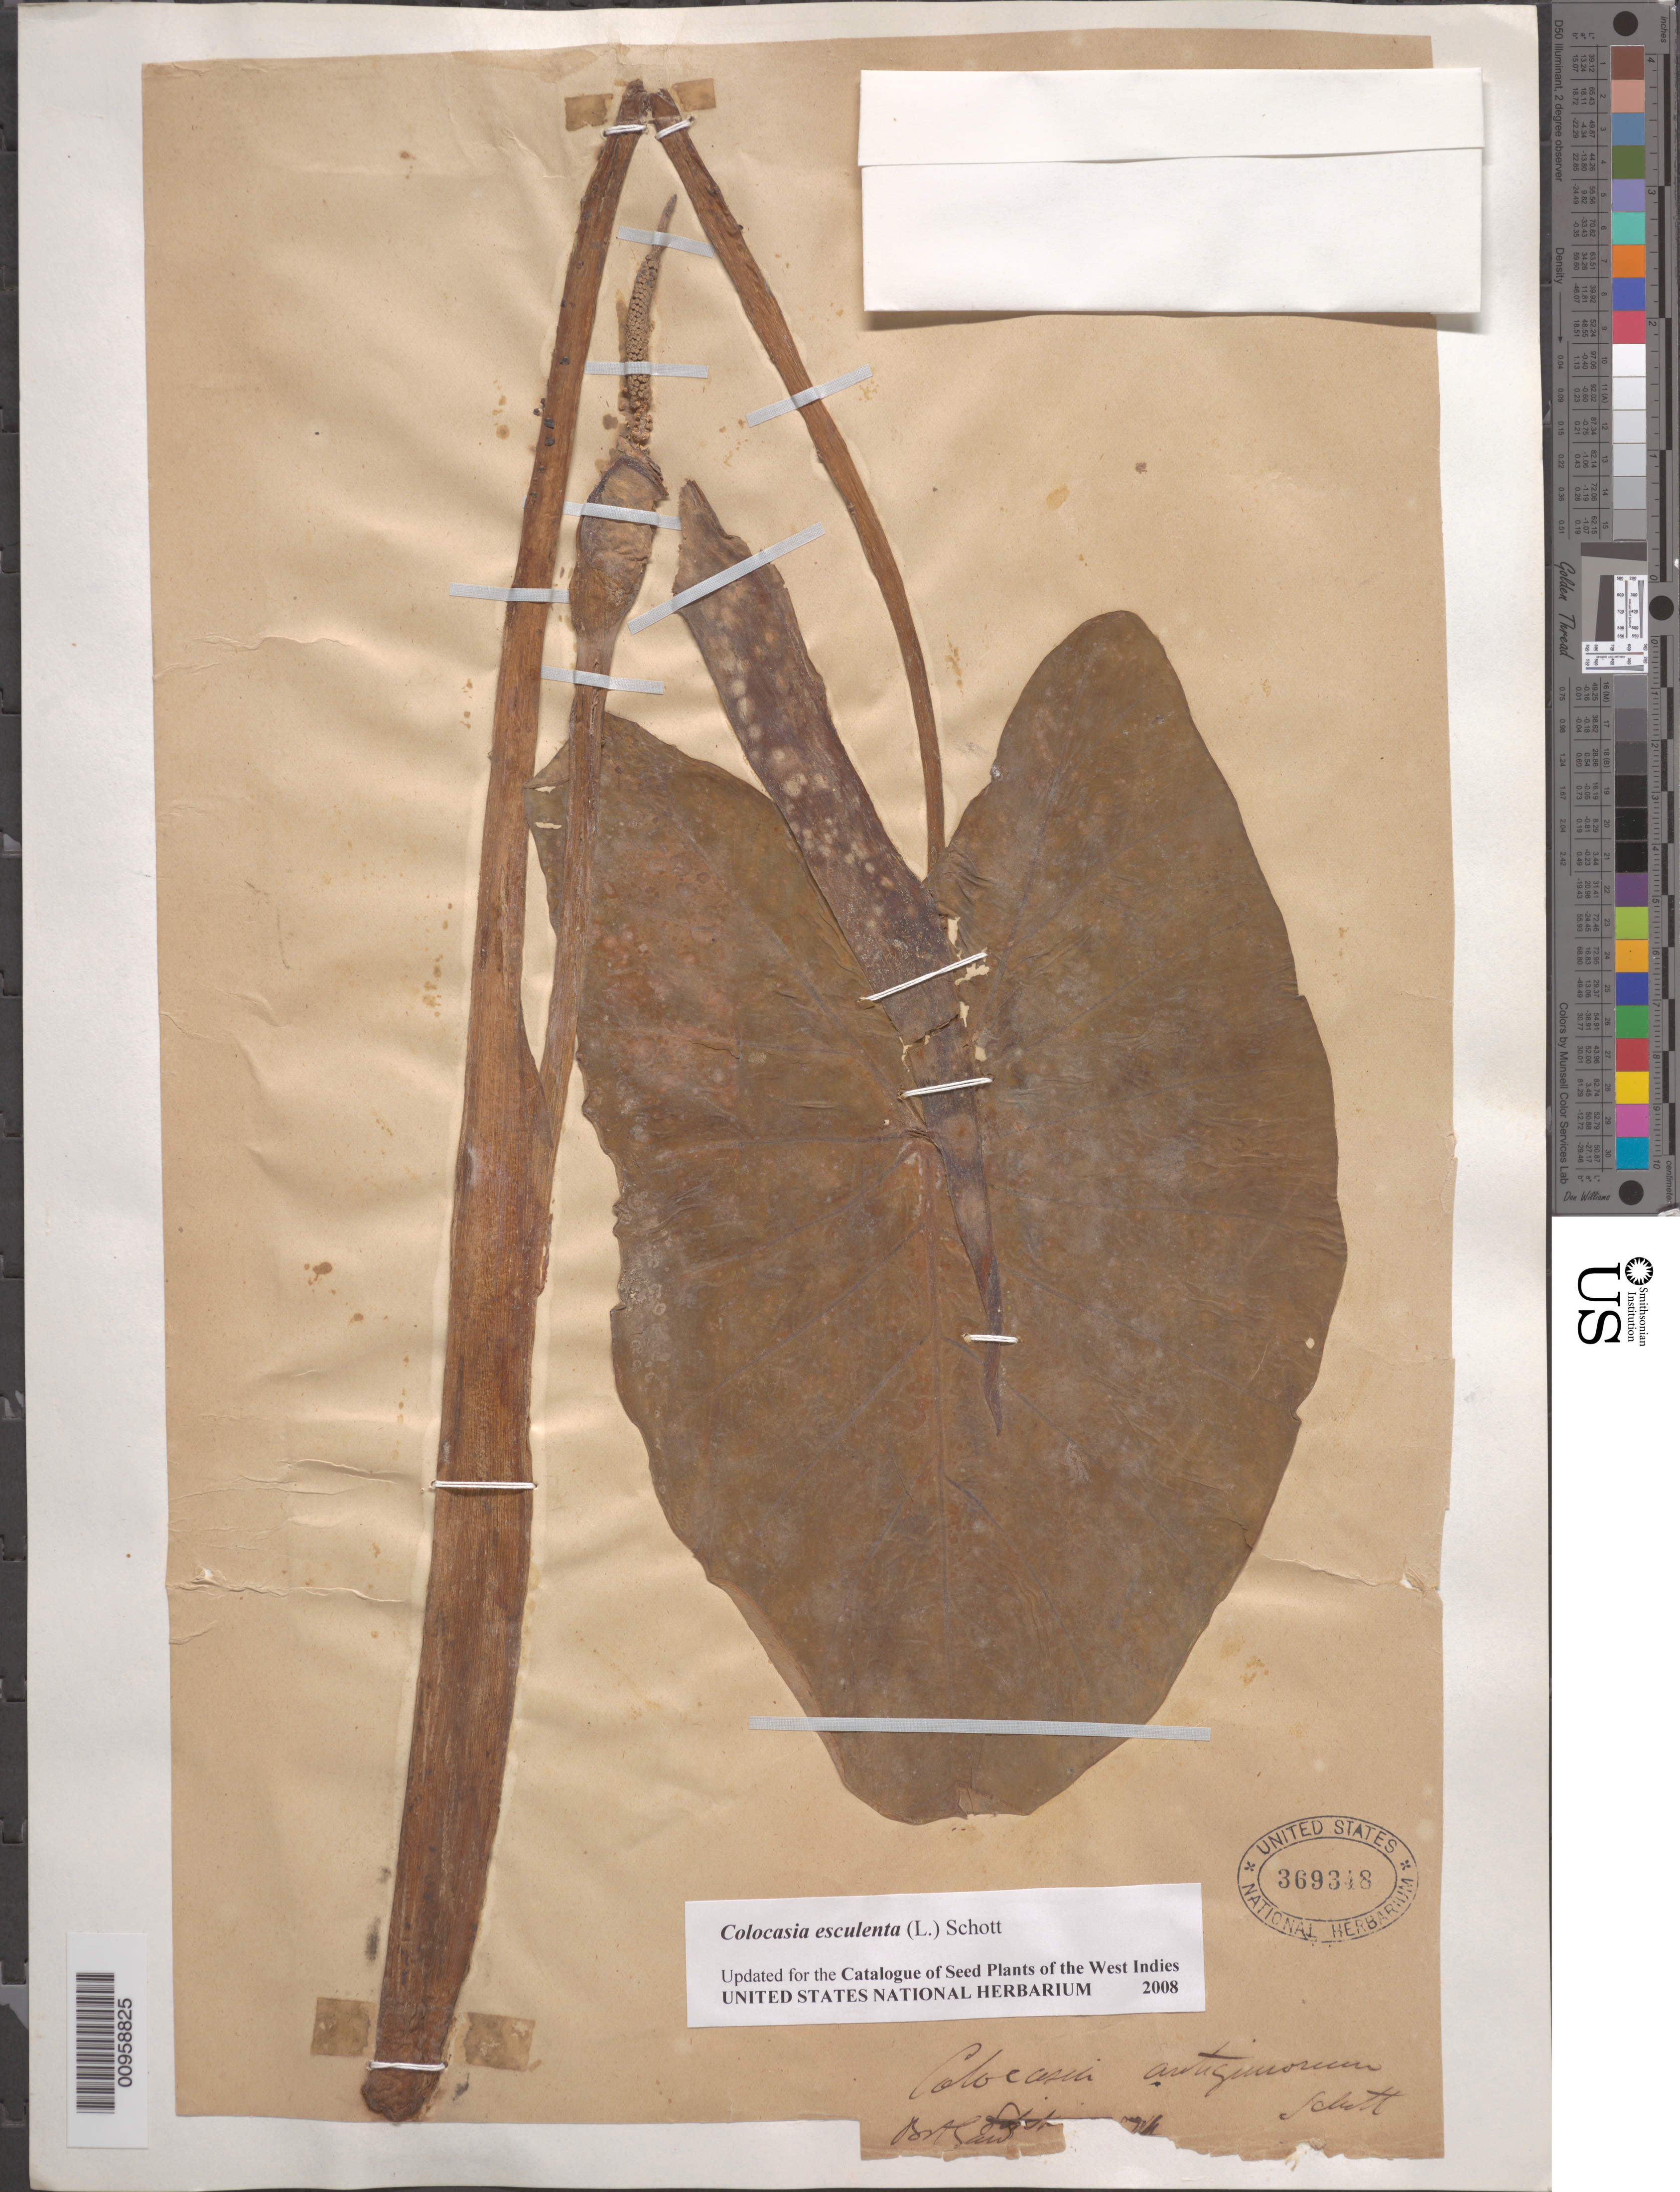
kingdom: Plantae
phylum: Tracheophyta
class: Liliopsida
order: Alismatales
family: Araceae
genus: Colocasia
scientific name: Colocasia esculenta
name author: (L.) Schott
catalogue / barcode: US 369348